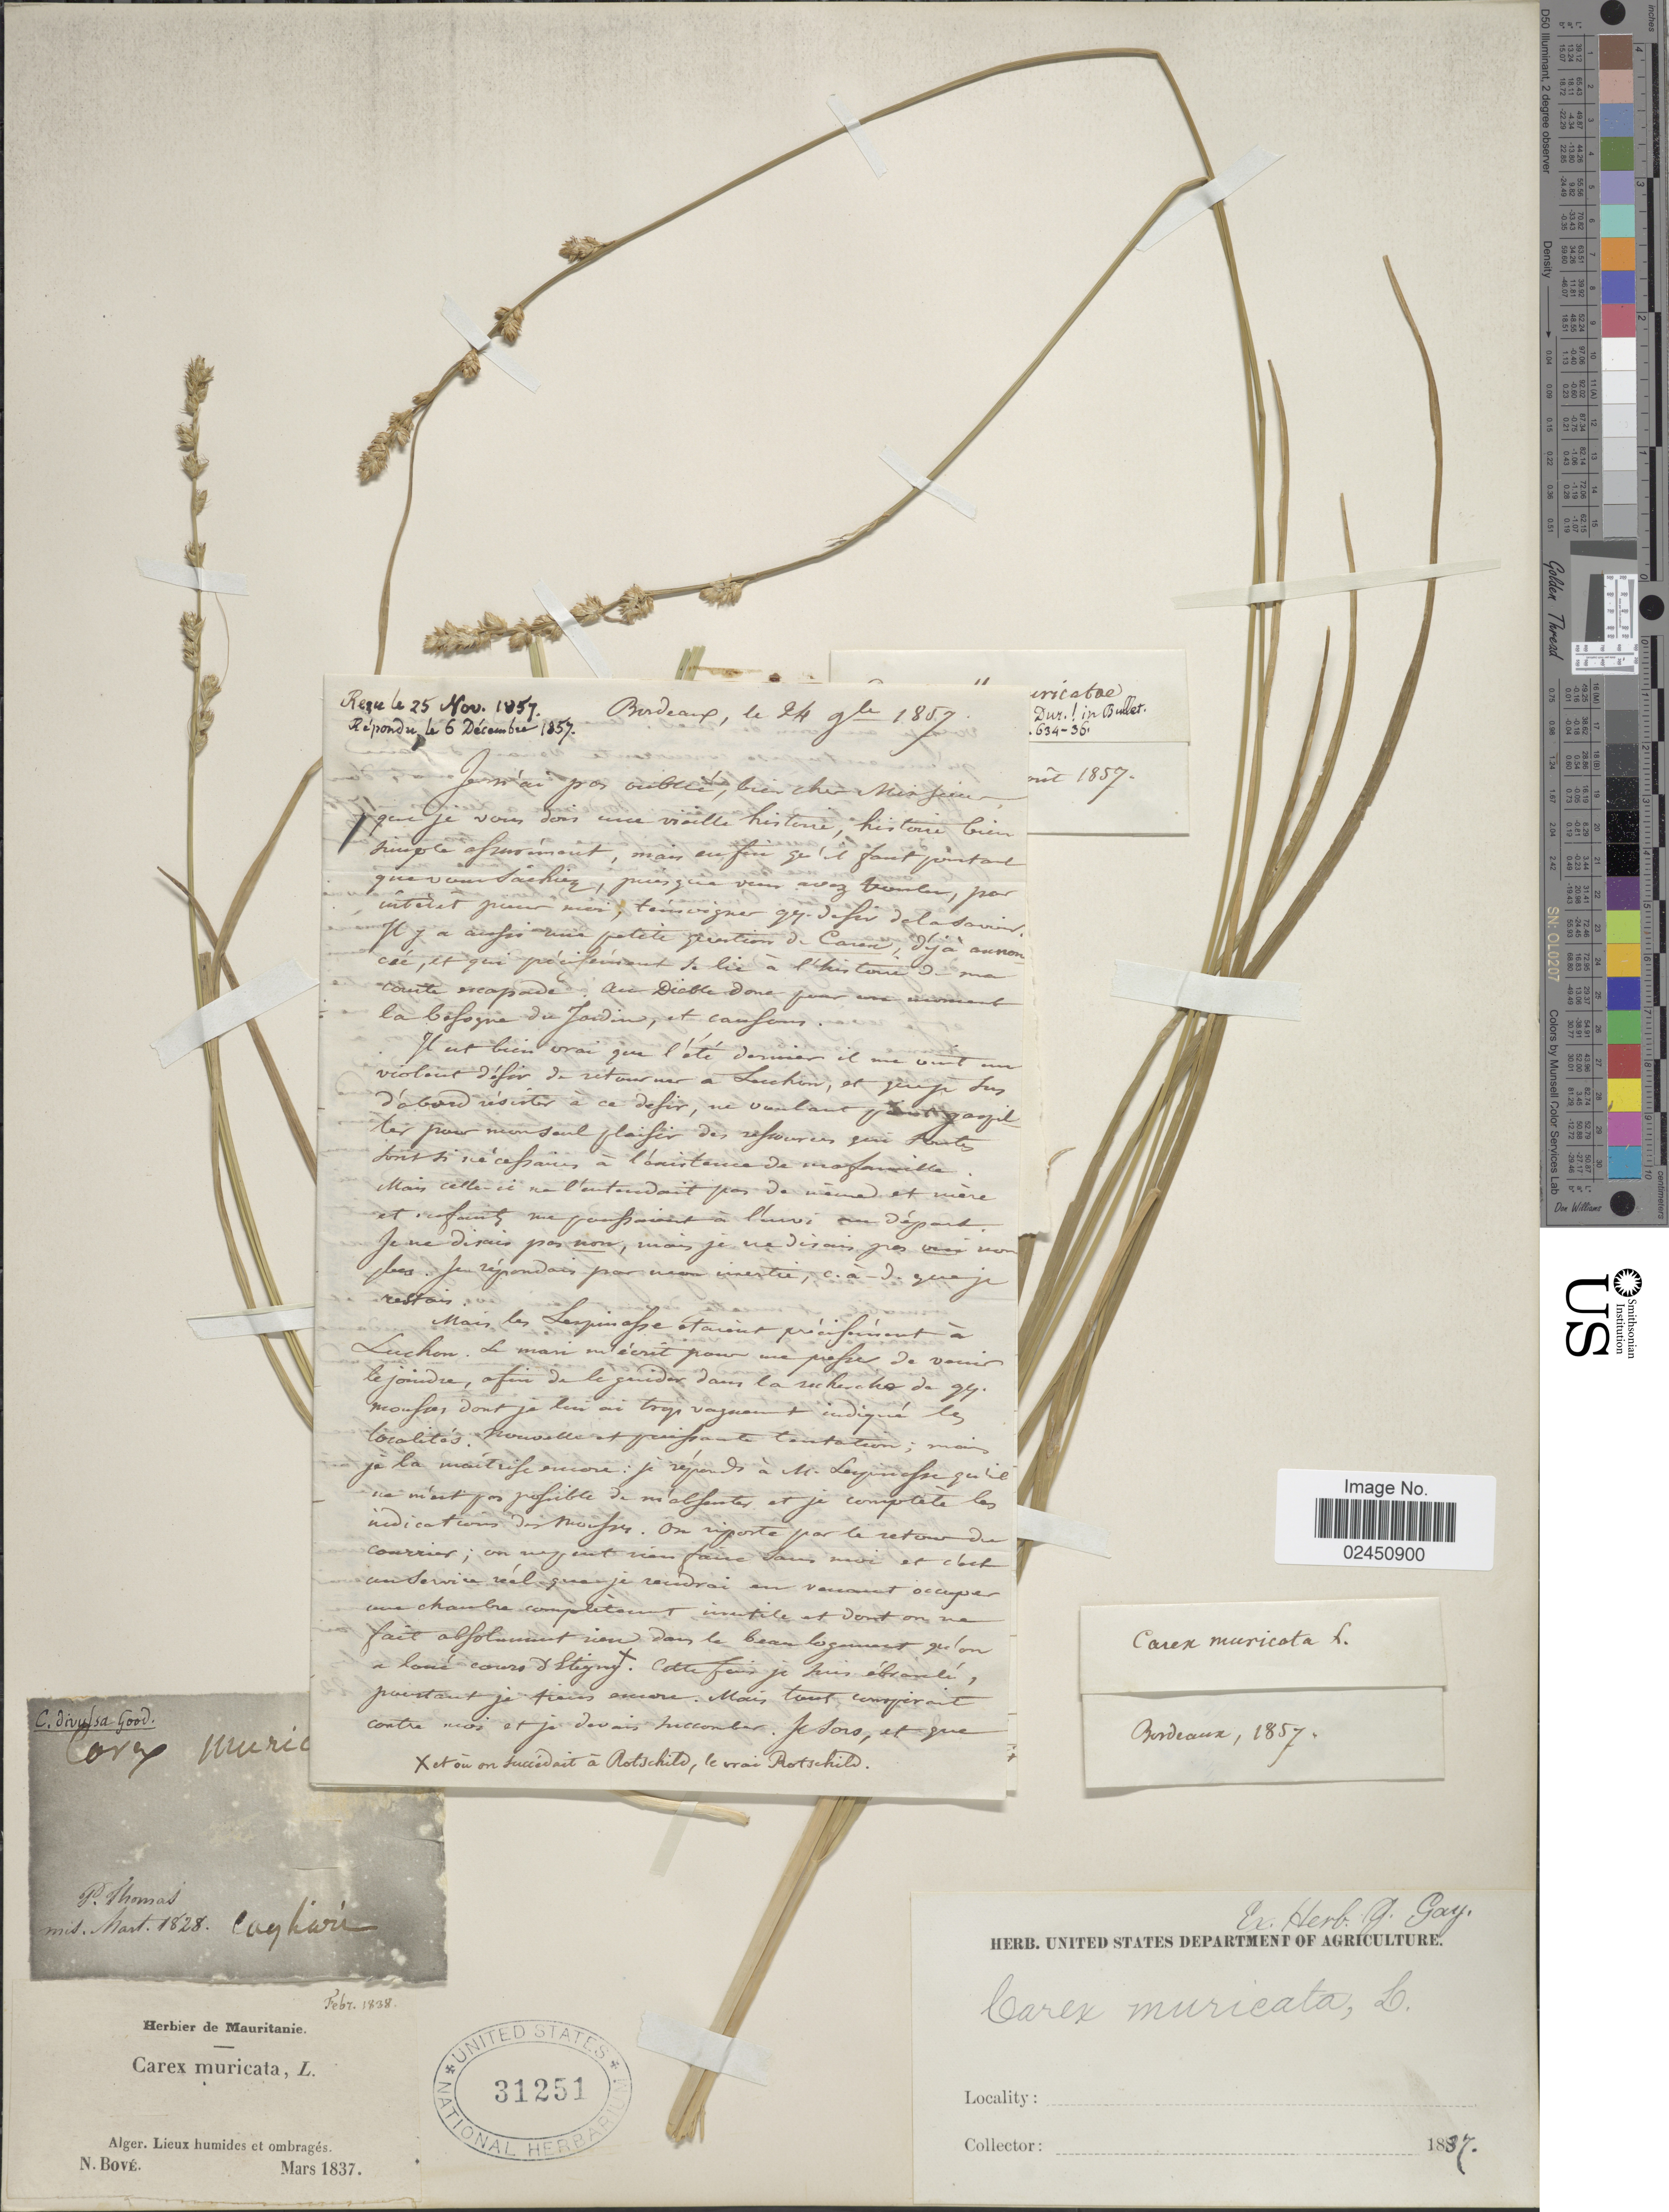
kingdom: Plantae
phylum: Tracheophyta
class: Liliopsida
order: Poales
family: Cyperaceae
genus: Carex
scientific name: Carex muricata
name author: L.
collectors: N. Bové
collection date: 1837-03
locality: Alger. Lieux humides et ombrages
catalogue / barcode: US 31251